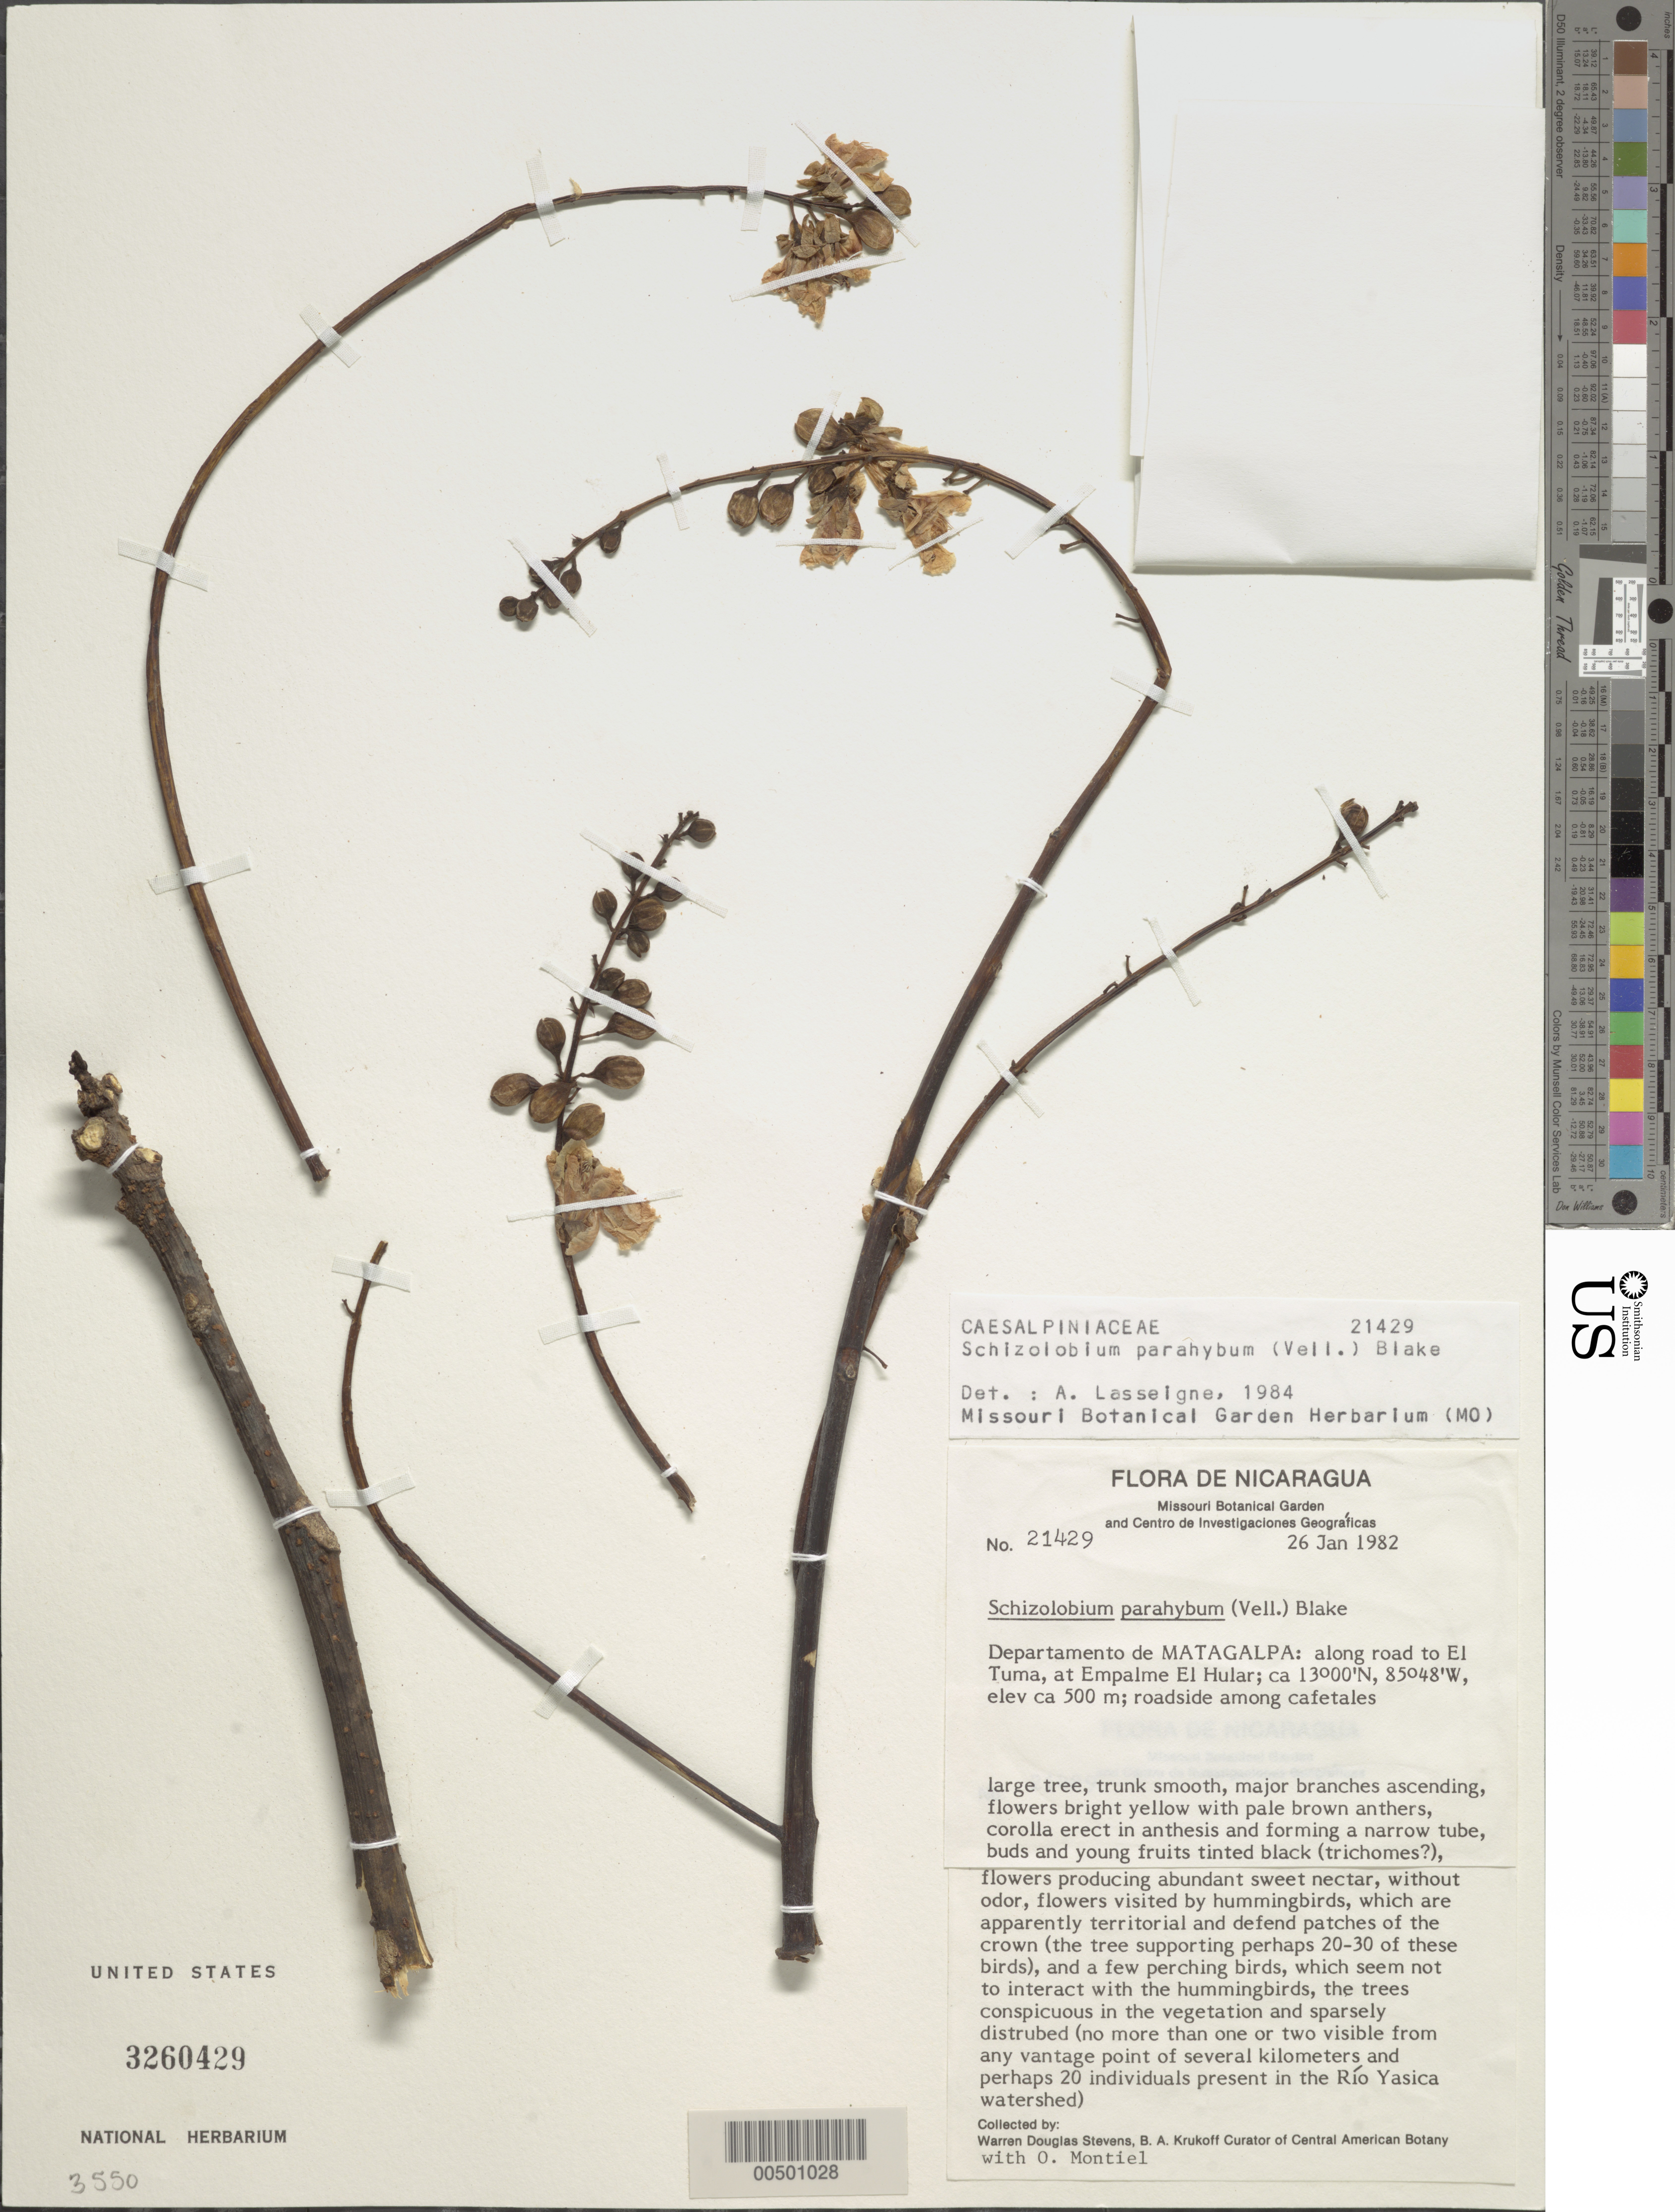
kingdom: Plantae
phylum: Tracheophyta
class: Magnoliopsida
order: Fabales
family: Fabaceae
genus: Schizolobium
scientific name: Schizolobium parahyba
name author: (Vell.) S.F. Blake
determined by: Lasseigne, A., (MO), Missouri Botanical Garden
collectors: W. D. Stevens & O. Montiel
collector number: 21429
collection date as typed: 26 Jan 1982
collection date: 1982-01-26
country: Nicaragua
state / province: Matagalpa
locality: Along road to el tuma, at empalme el hular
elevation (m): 500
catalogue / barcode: US 3260429